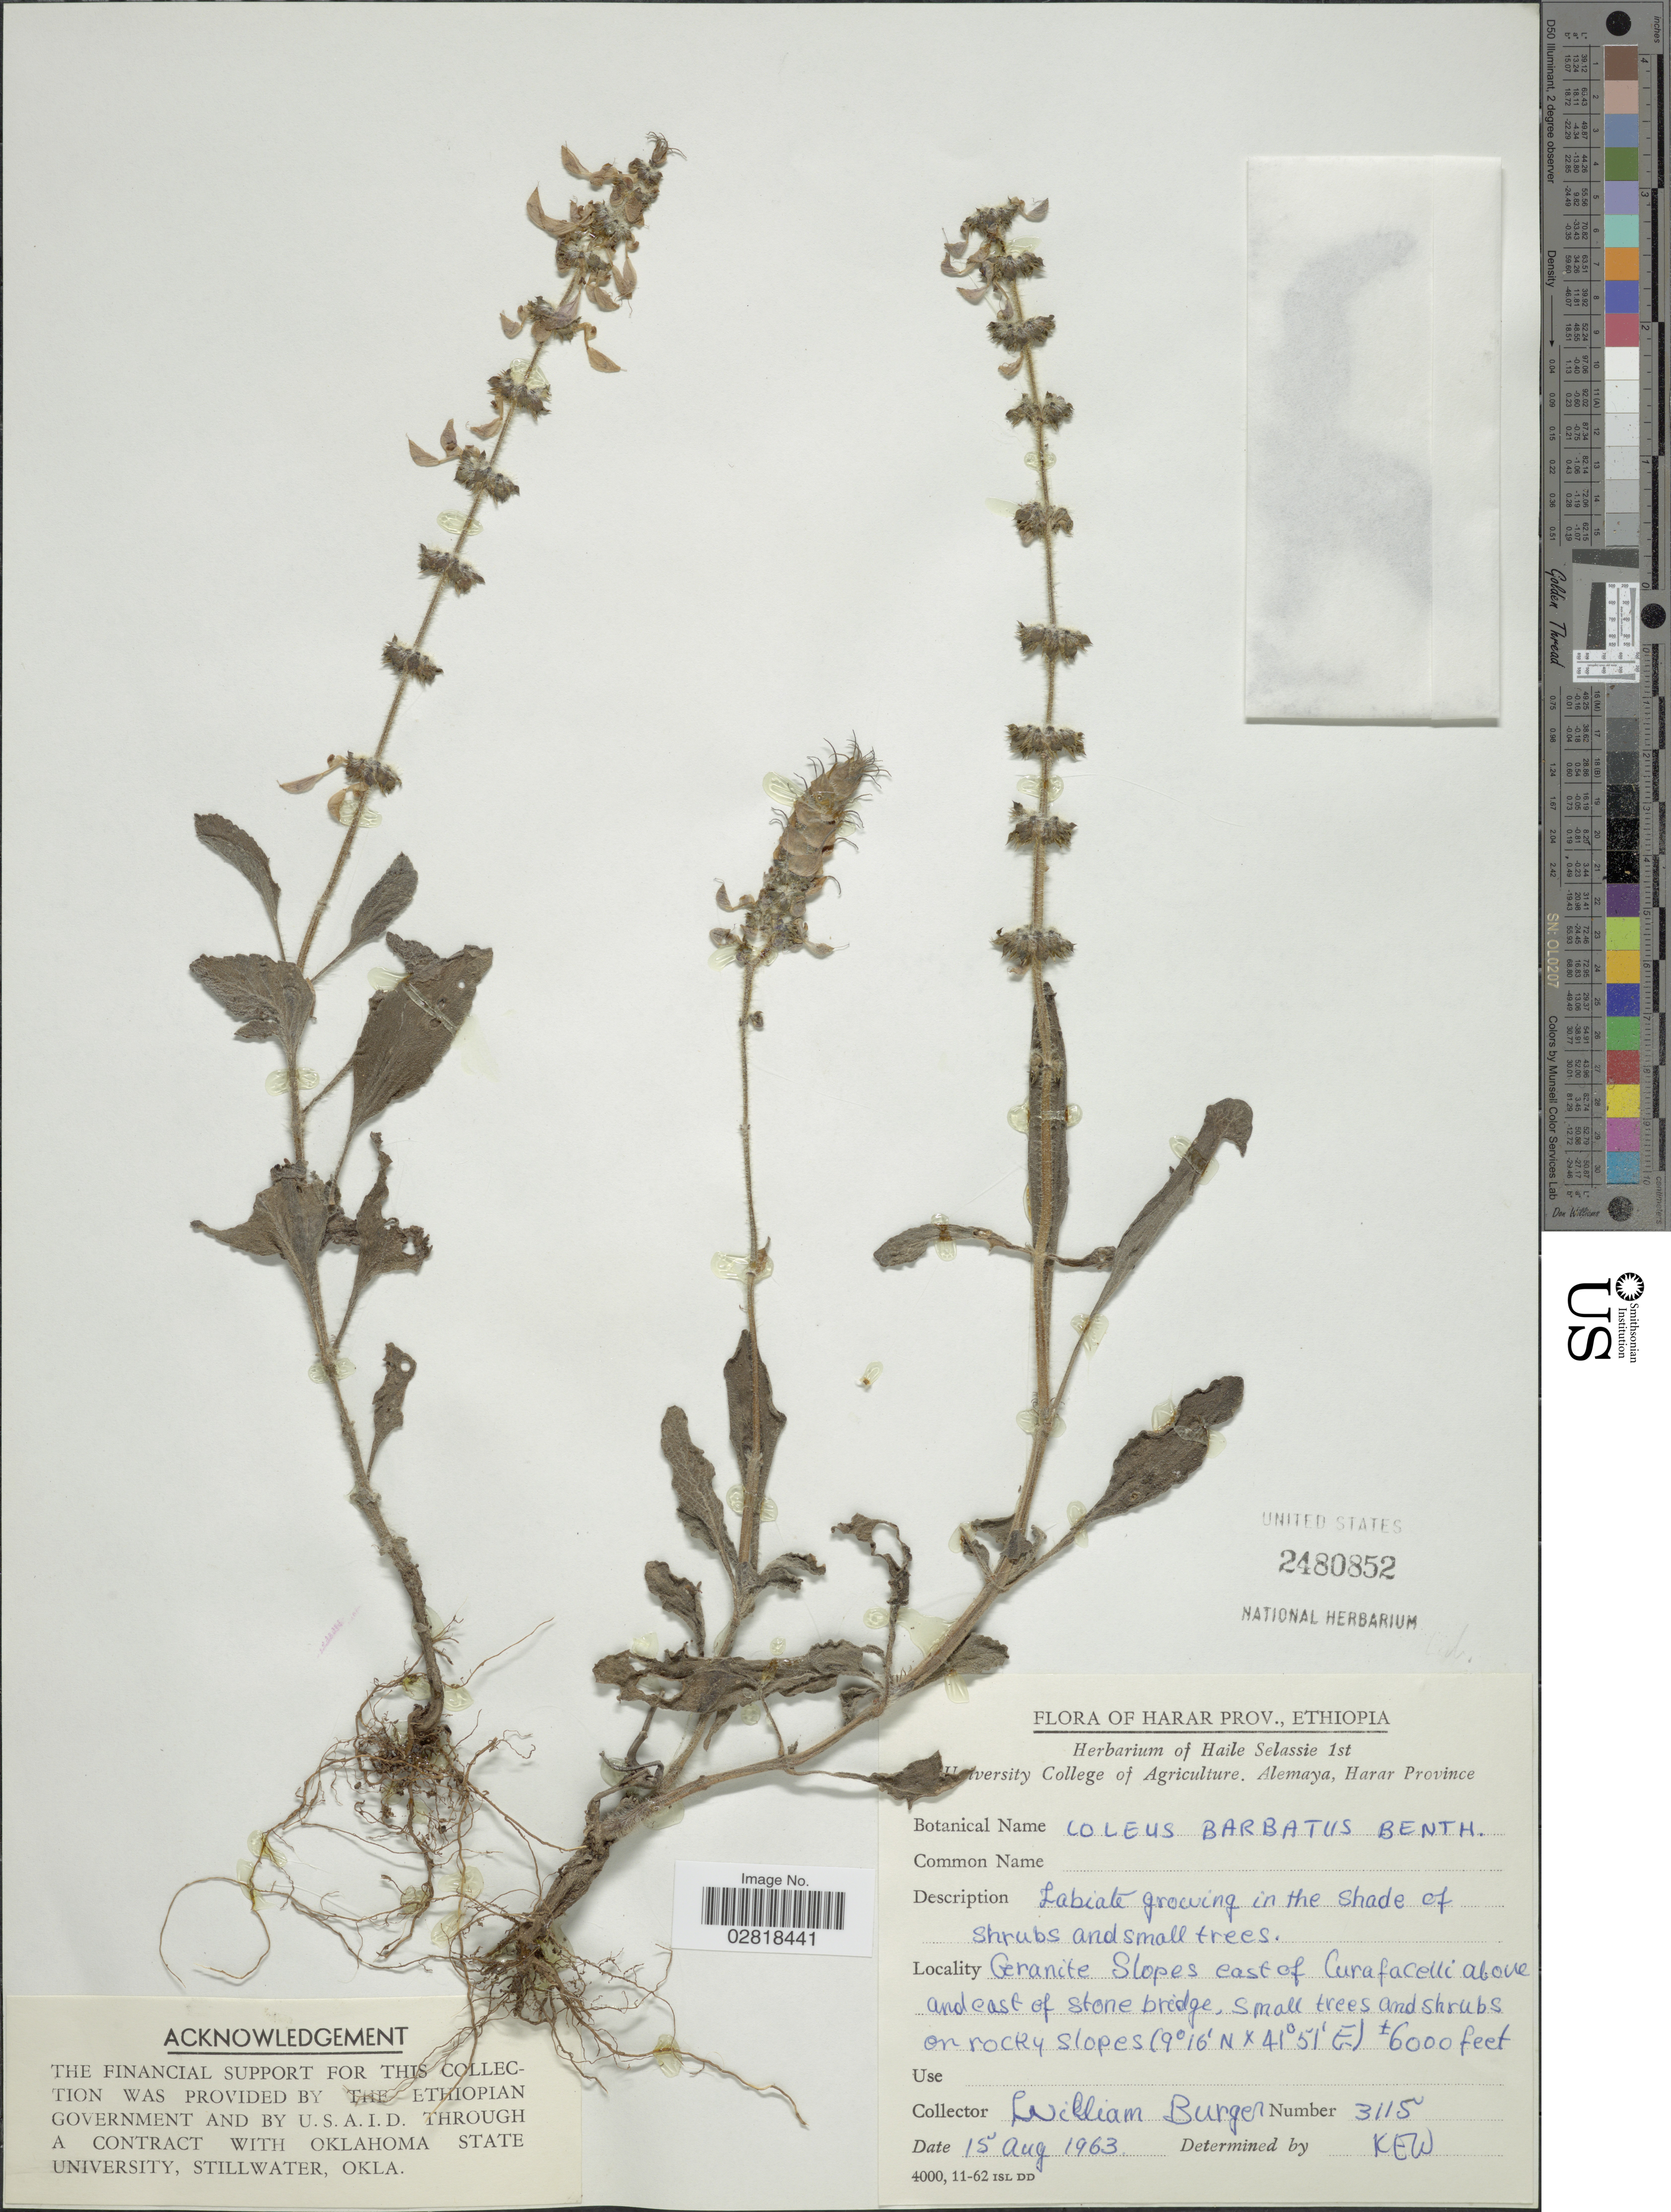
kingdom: Plantae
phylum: Tracheophyta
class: Magnoliopsida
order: Lamiales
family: Lamiaceae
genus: Plectranthus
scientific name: Plectranthus barbatus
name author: Andrews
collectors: W. Burger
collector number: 3115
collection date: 1963-08-15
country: Ethiopia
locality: Harar Prov. Granite Slopes east of Curafacelli above and east of stone bridge.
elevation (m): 1829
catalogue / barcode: US 2480852